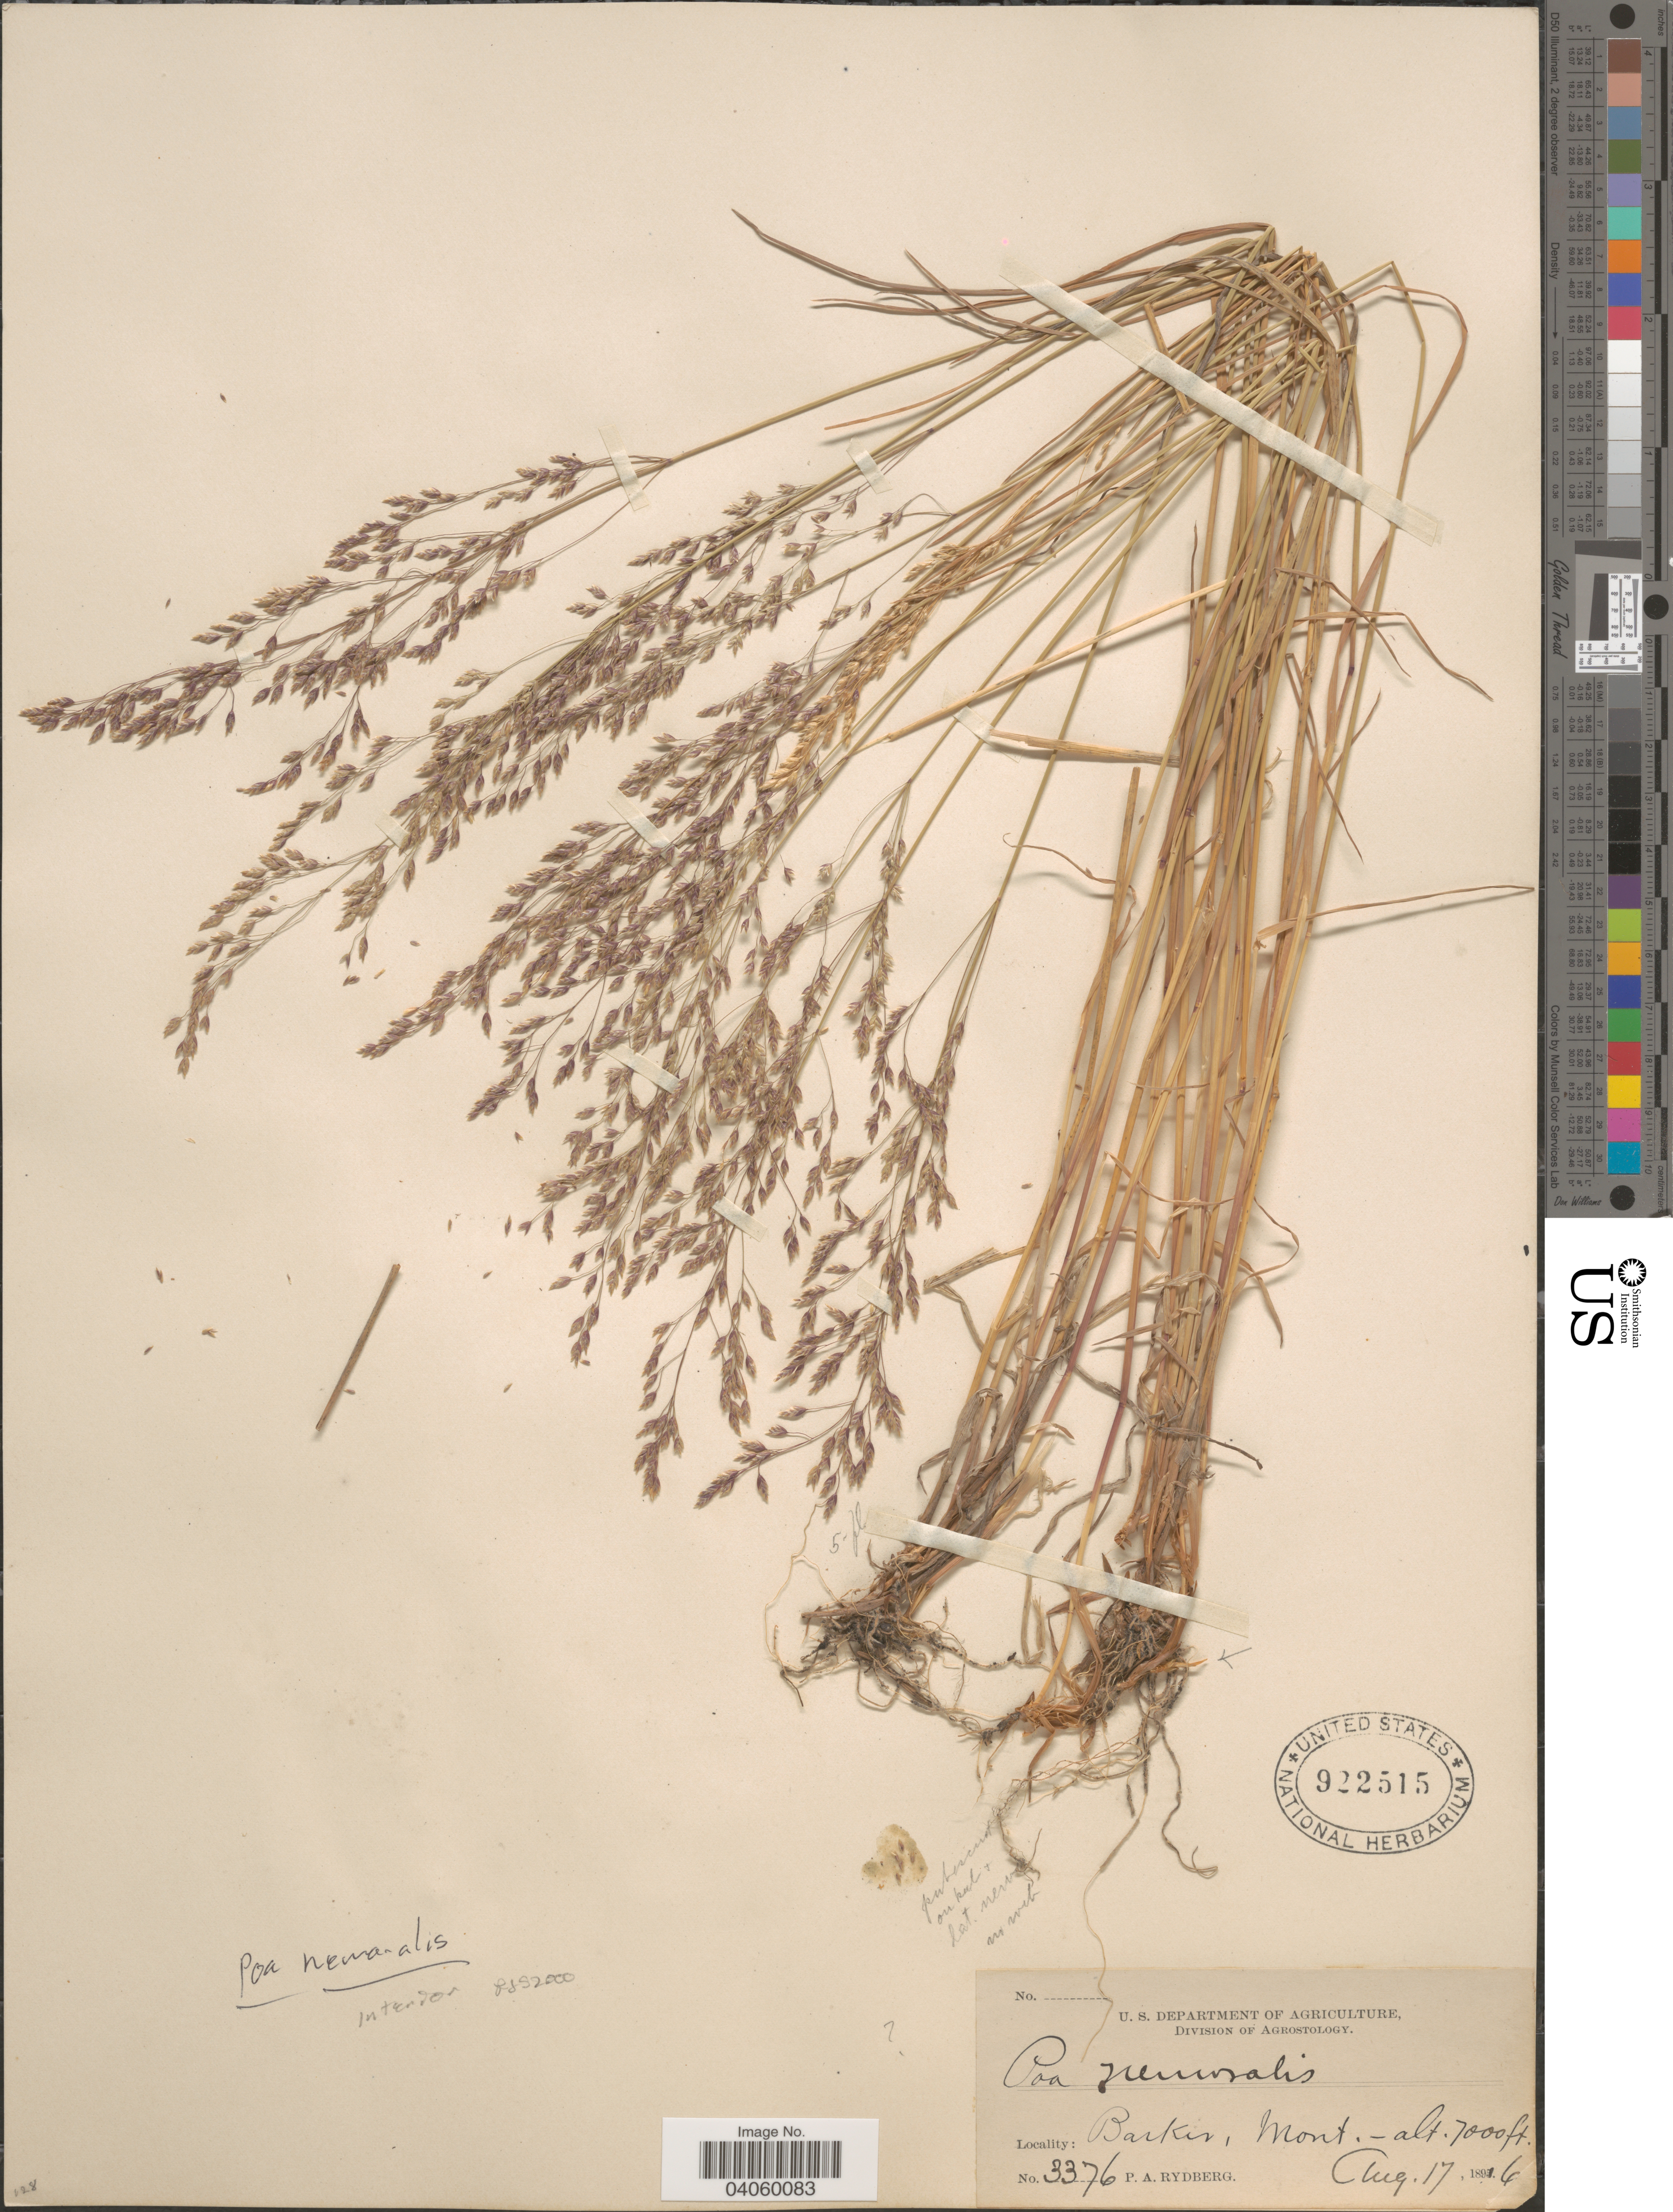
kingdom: Plantae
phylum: Tracheophyta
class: Liliopsida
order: Poales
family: Poaceae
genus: Poa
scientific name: Poa interior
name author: Rydb.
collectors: P. A. Rydberg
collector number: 3376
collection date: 1896-08-17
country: United States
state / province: Montana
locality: Barker.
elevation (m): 2134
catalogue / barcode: US 922515